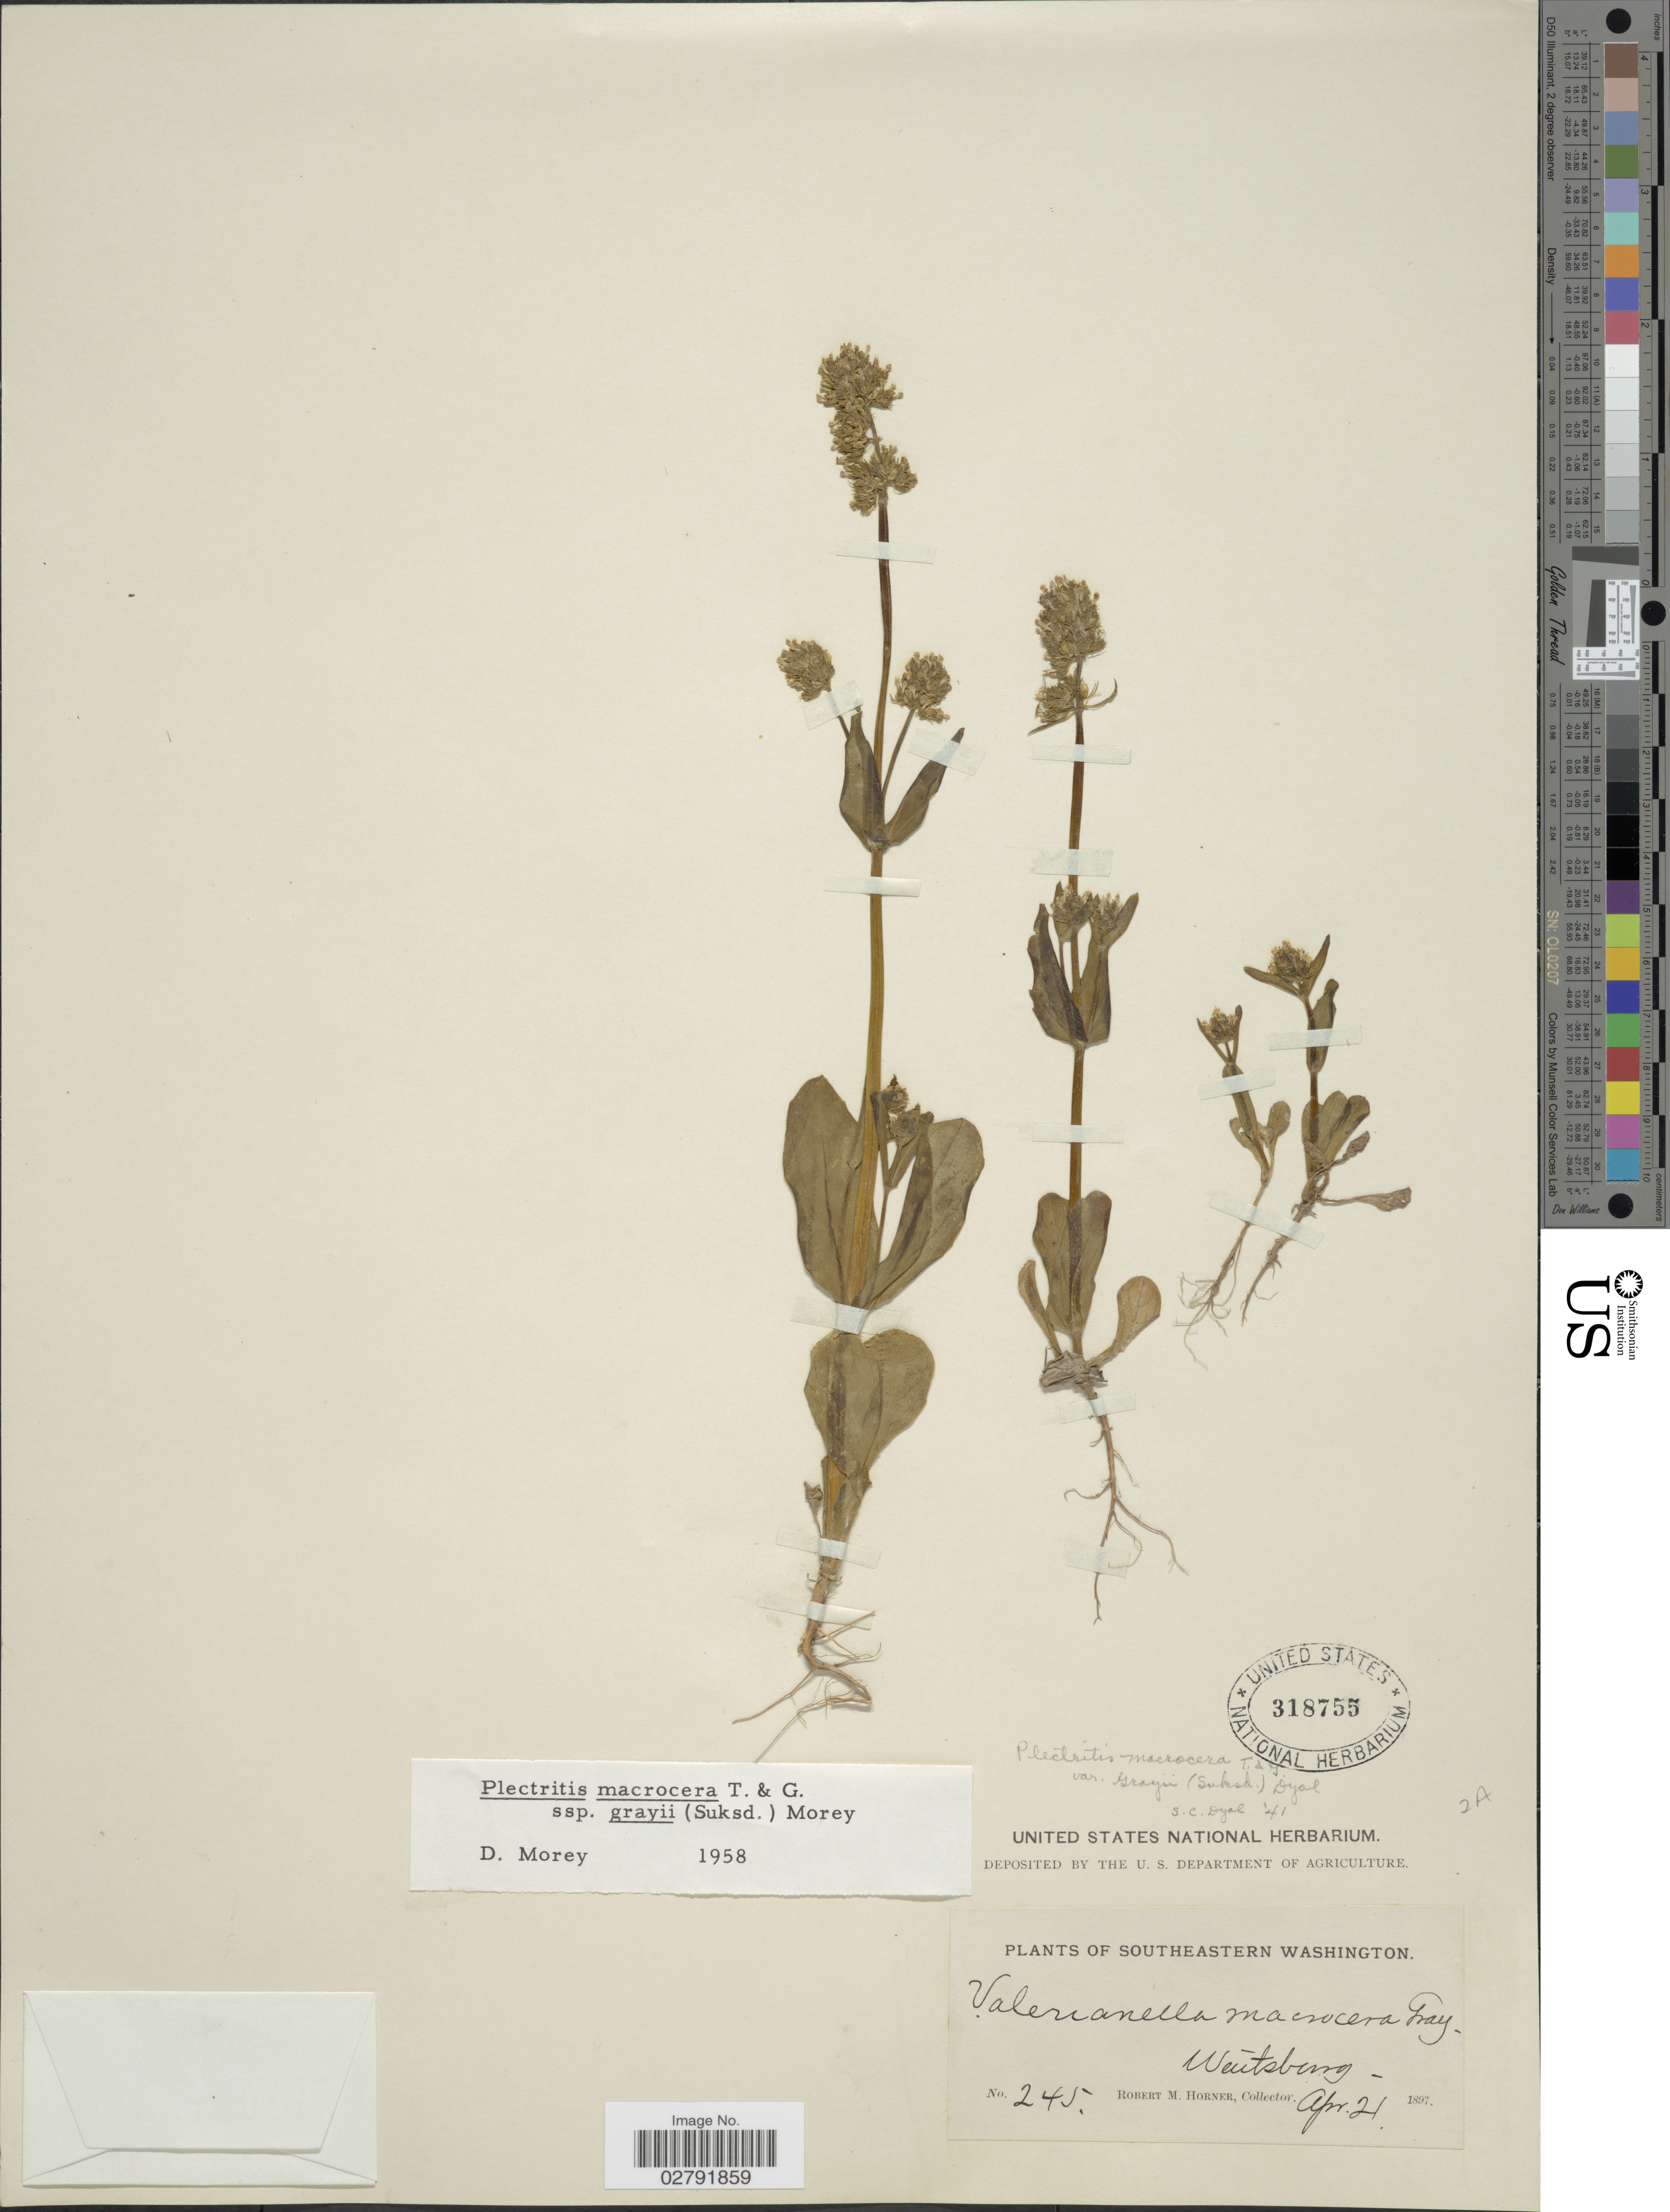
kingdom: Plantae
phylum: Tracheophyta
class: Magnoliopsida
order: Dipsacales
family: Caprifoliaceae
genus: Plectritis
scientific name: Plectritis macrocera subsp. grayi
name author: (Suksd.) Morey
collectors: R. Horner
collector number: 245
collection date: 1897-04-21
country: United States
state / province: Washington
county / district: Walla Walla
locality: Southeastern Washington. Waitsburg.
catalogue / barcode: US 318755